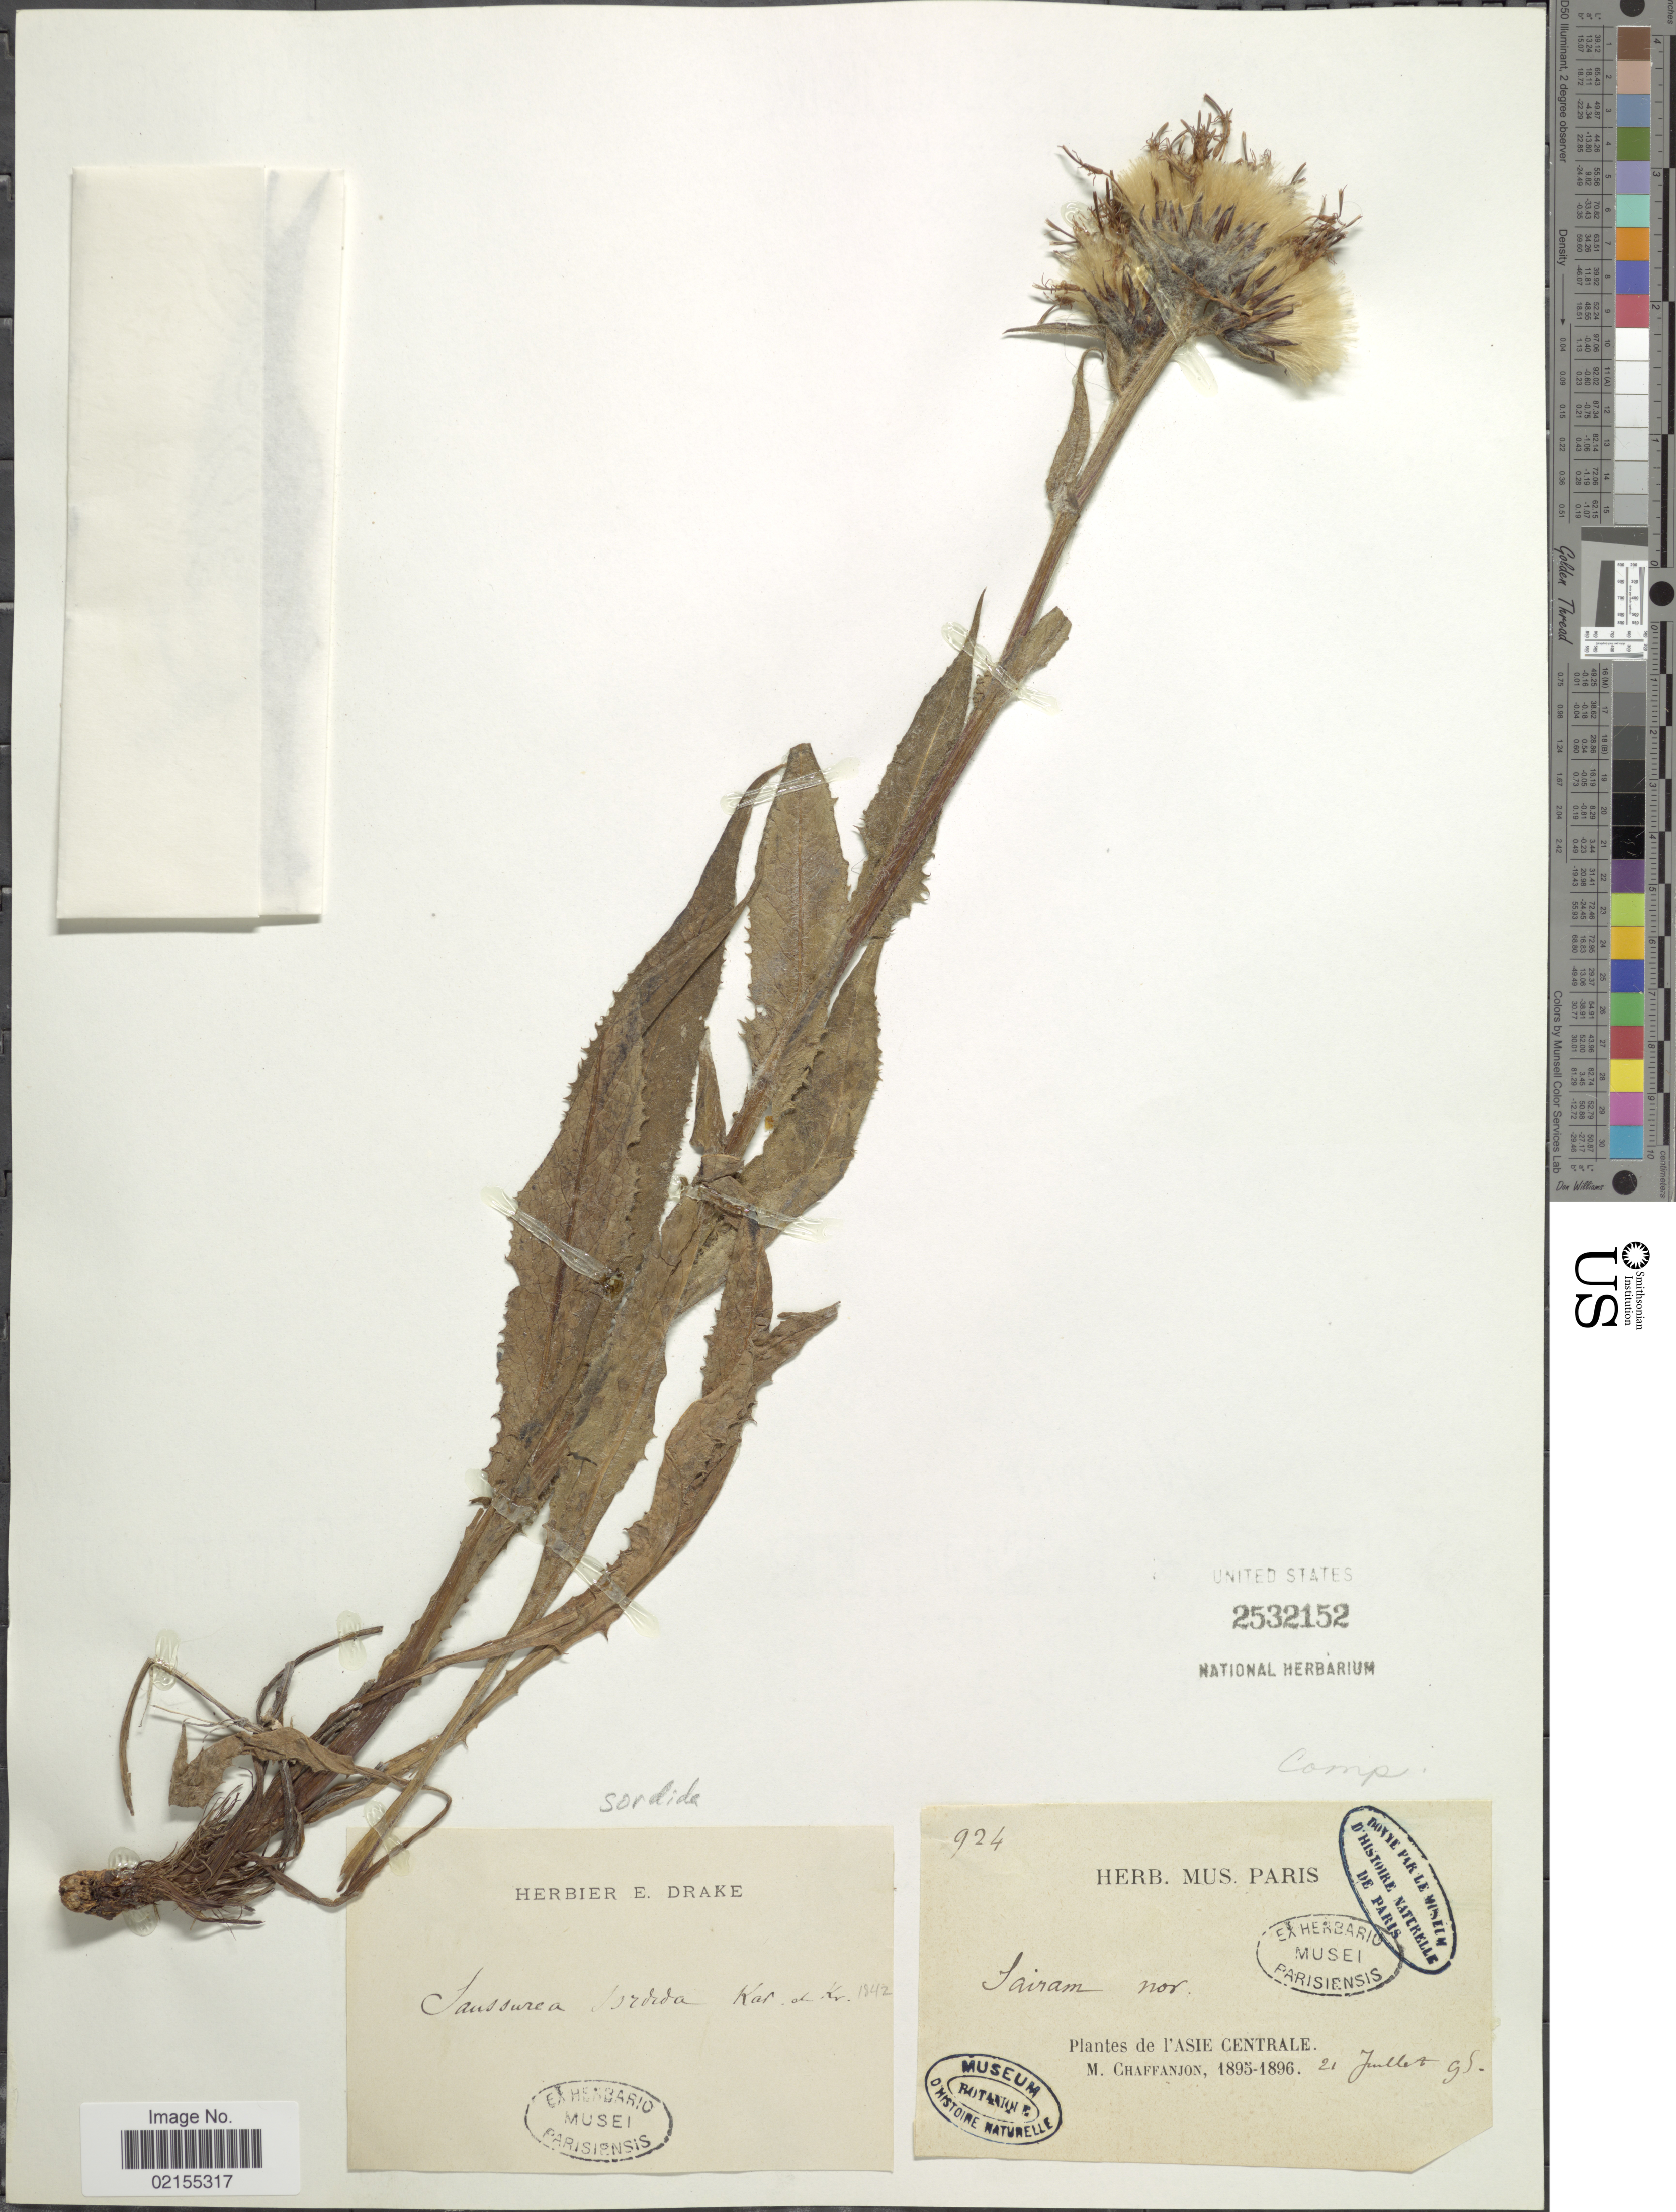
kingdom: Plantae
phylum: Tracheophyta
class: Magnoliopsida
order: Asterales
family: Asteraceae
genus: Saussurea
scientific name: Saussurea sordida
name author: Kar. & Kir.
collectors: M. Chaffanjon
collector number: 924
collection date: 1896-07-21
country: Kazakhstan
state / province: North Kazakhstan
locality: Sairam nor, De l' Asie Centrale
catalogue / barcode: US 2532152